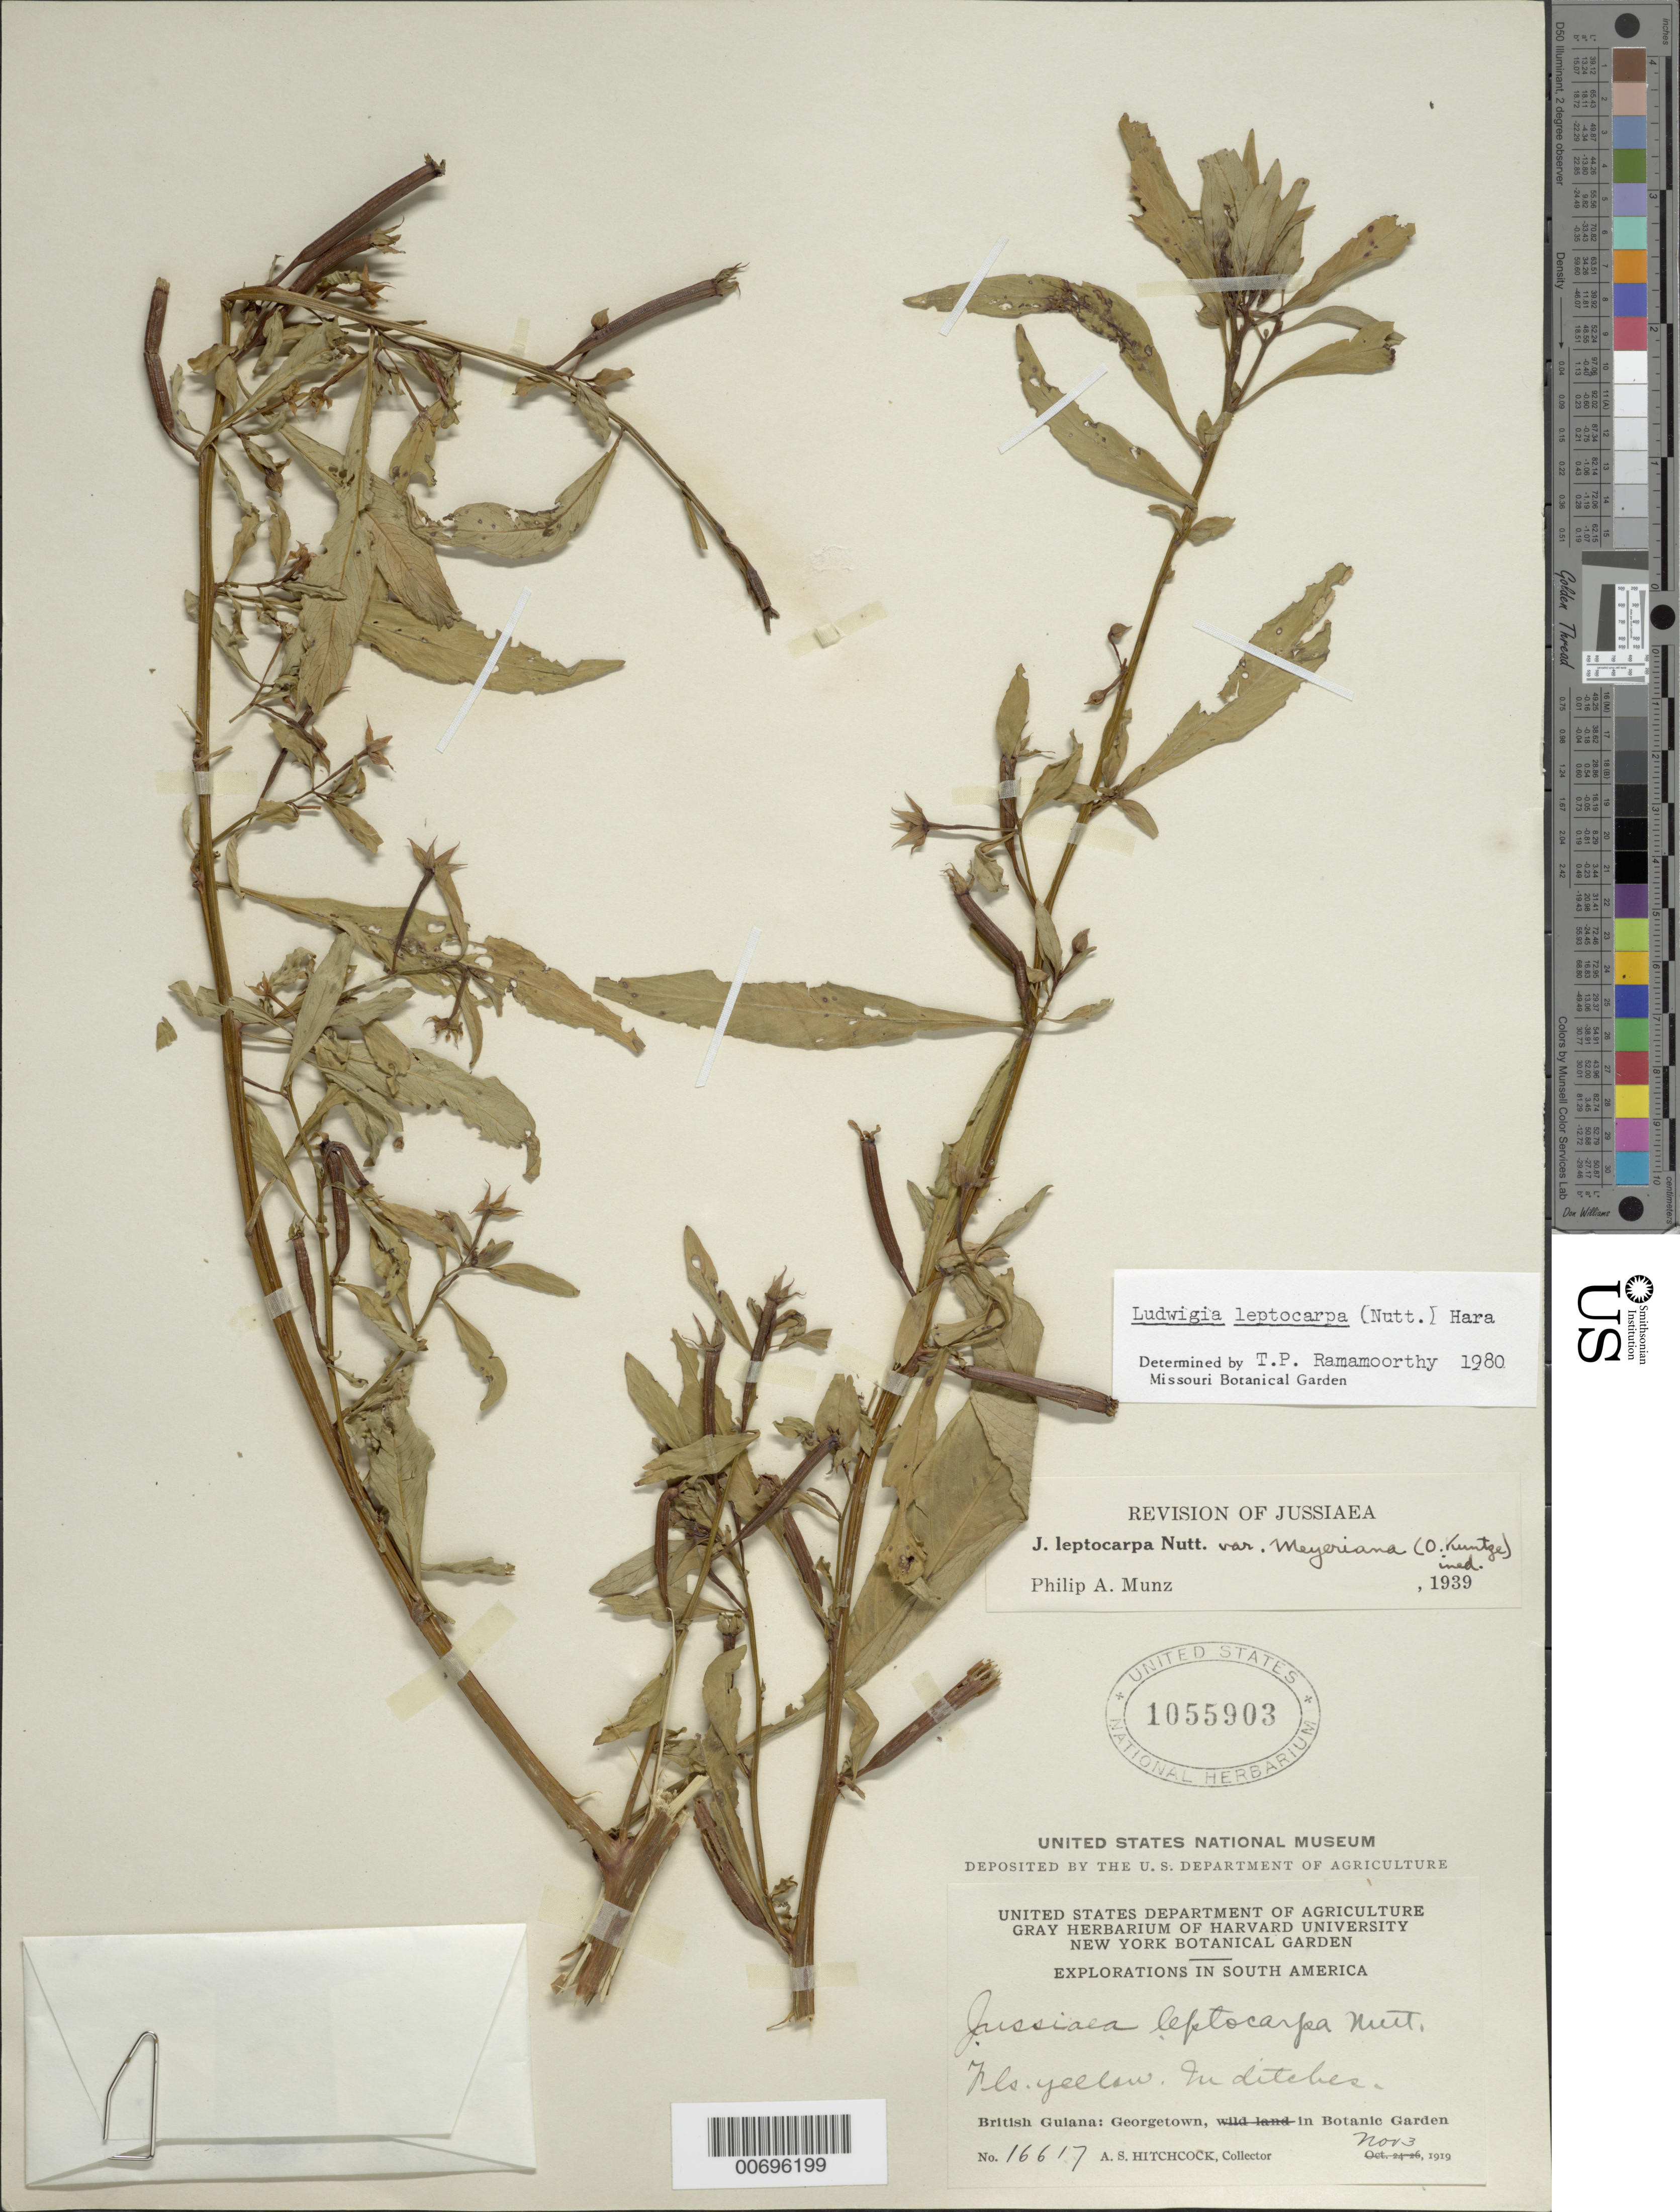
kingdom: Plantae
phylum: Tracheophyta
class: Magnoliopsida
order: Myrtales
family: Onagraceae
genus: Ludwigia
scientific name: Ludwigia leptocarpa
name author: (Nutt.) H. Hara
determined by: Ramamoorthy, T. P.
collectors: A. S. Hitchcock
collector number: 16617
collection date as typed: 3-Nov-19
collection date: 1919-11-03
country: Guyana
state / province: Demerara-Mahaica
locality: Georgetown, Botanic Gardens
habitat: In ditches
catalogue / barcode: US 1055903